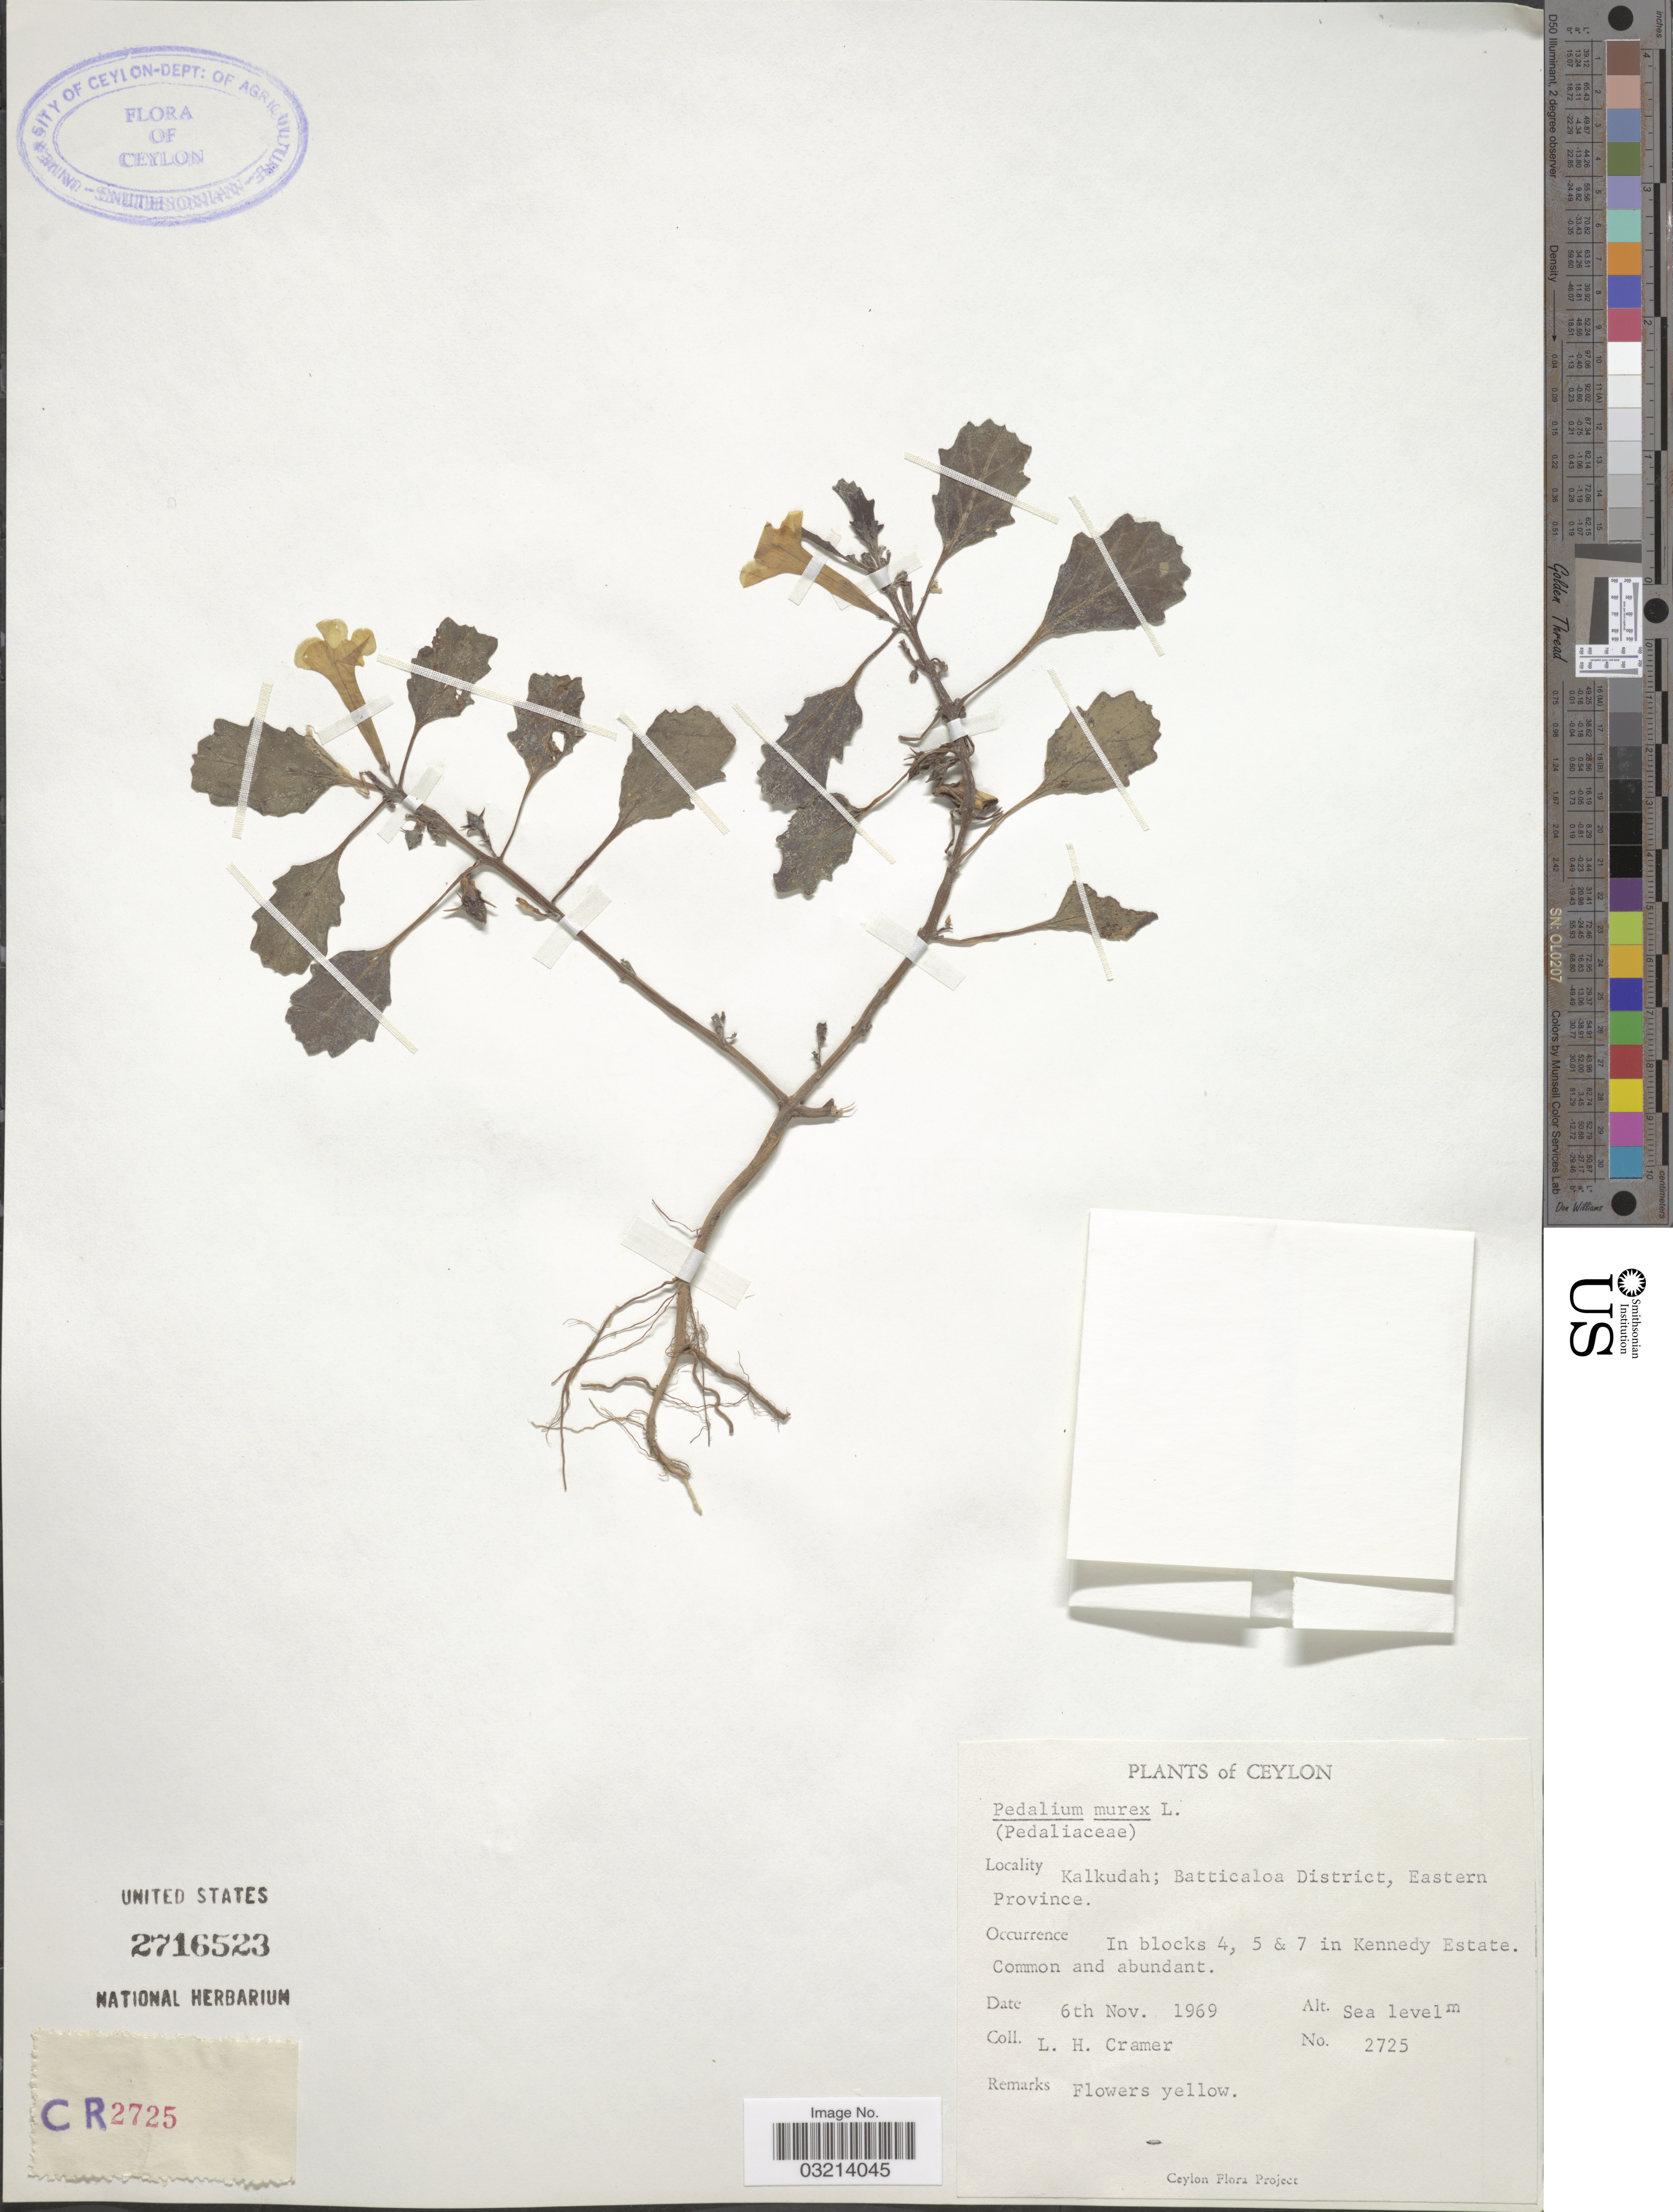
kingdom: Plantae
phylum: Tracheophyta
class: Magnoliopsida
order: Lamiales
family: Pedaliaceae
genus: Pedalium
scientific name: Pedalium murex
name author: L.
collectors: L. H. Cramer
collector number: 2725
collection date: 1969-11-06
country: Sri Lanka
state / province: Eastern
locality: Ceylon. Kalkudah; Batticaloa District. In blocks 4, 5 & 7 in Kennedy Estate.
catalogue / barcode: US 2716523